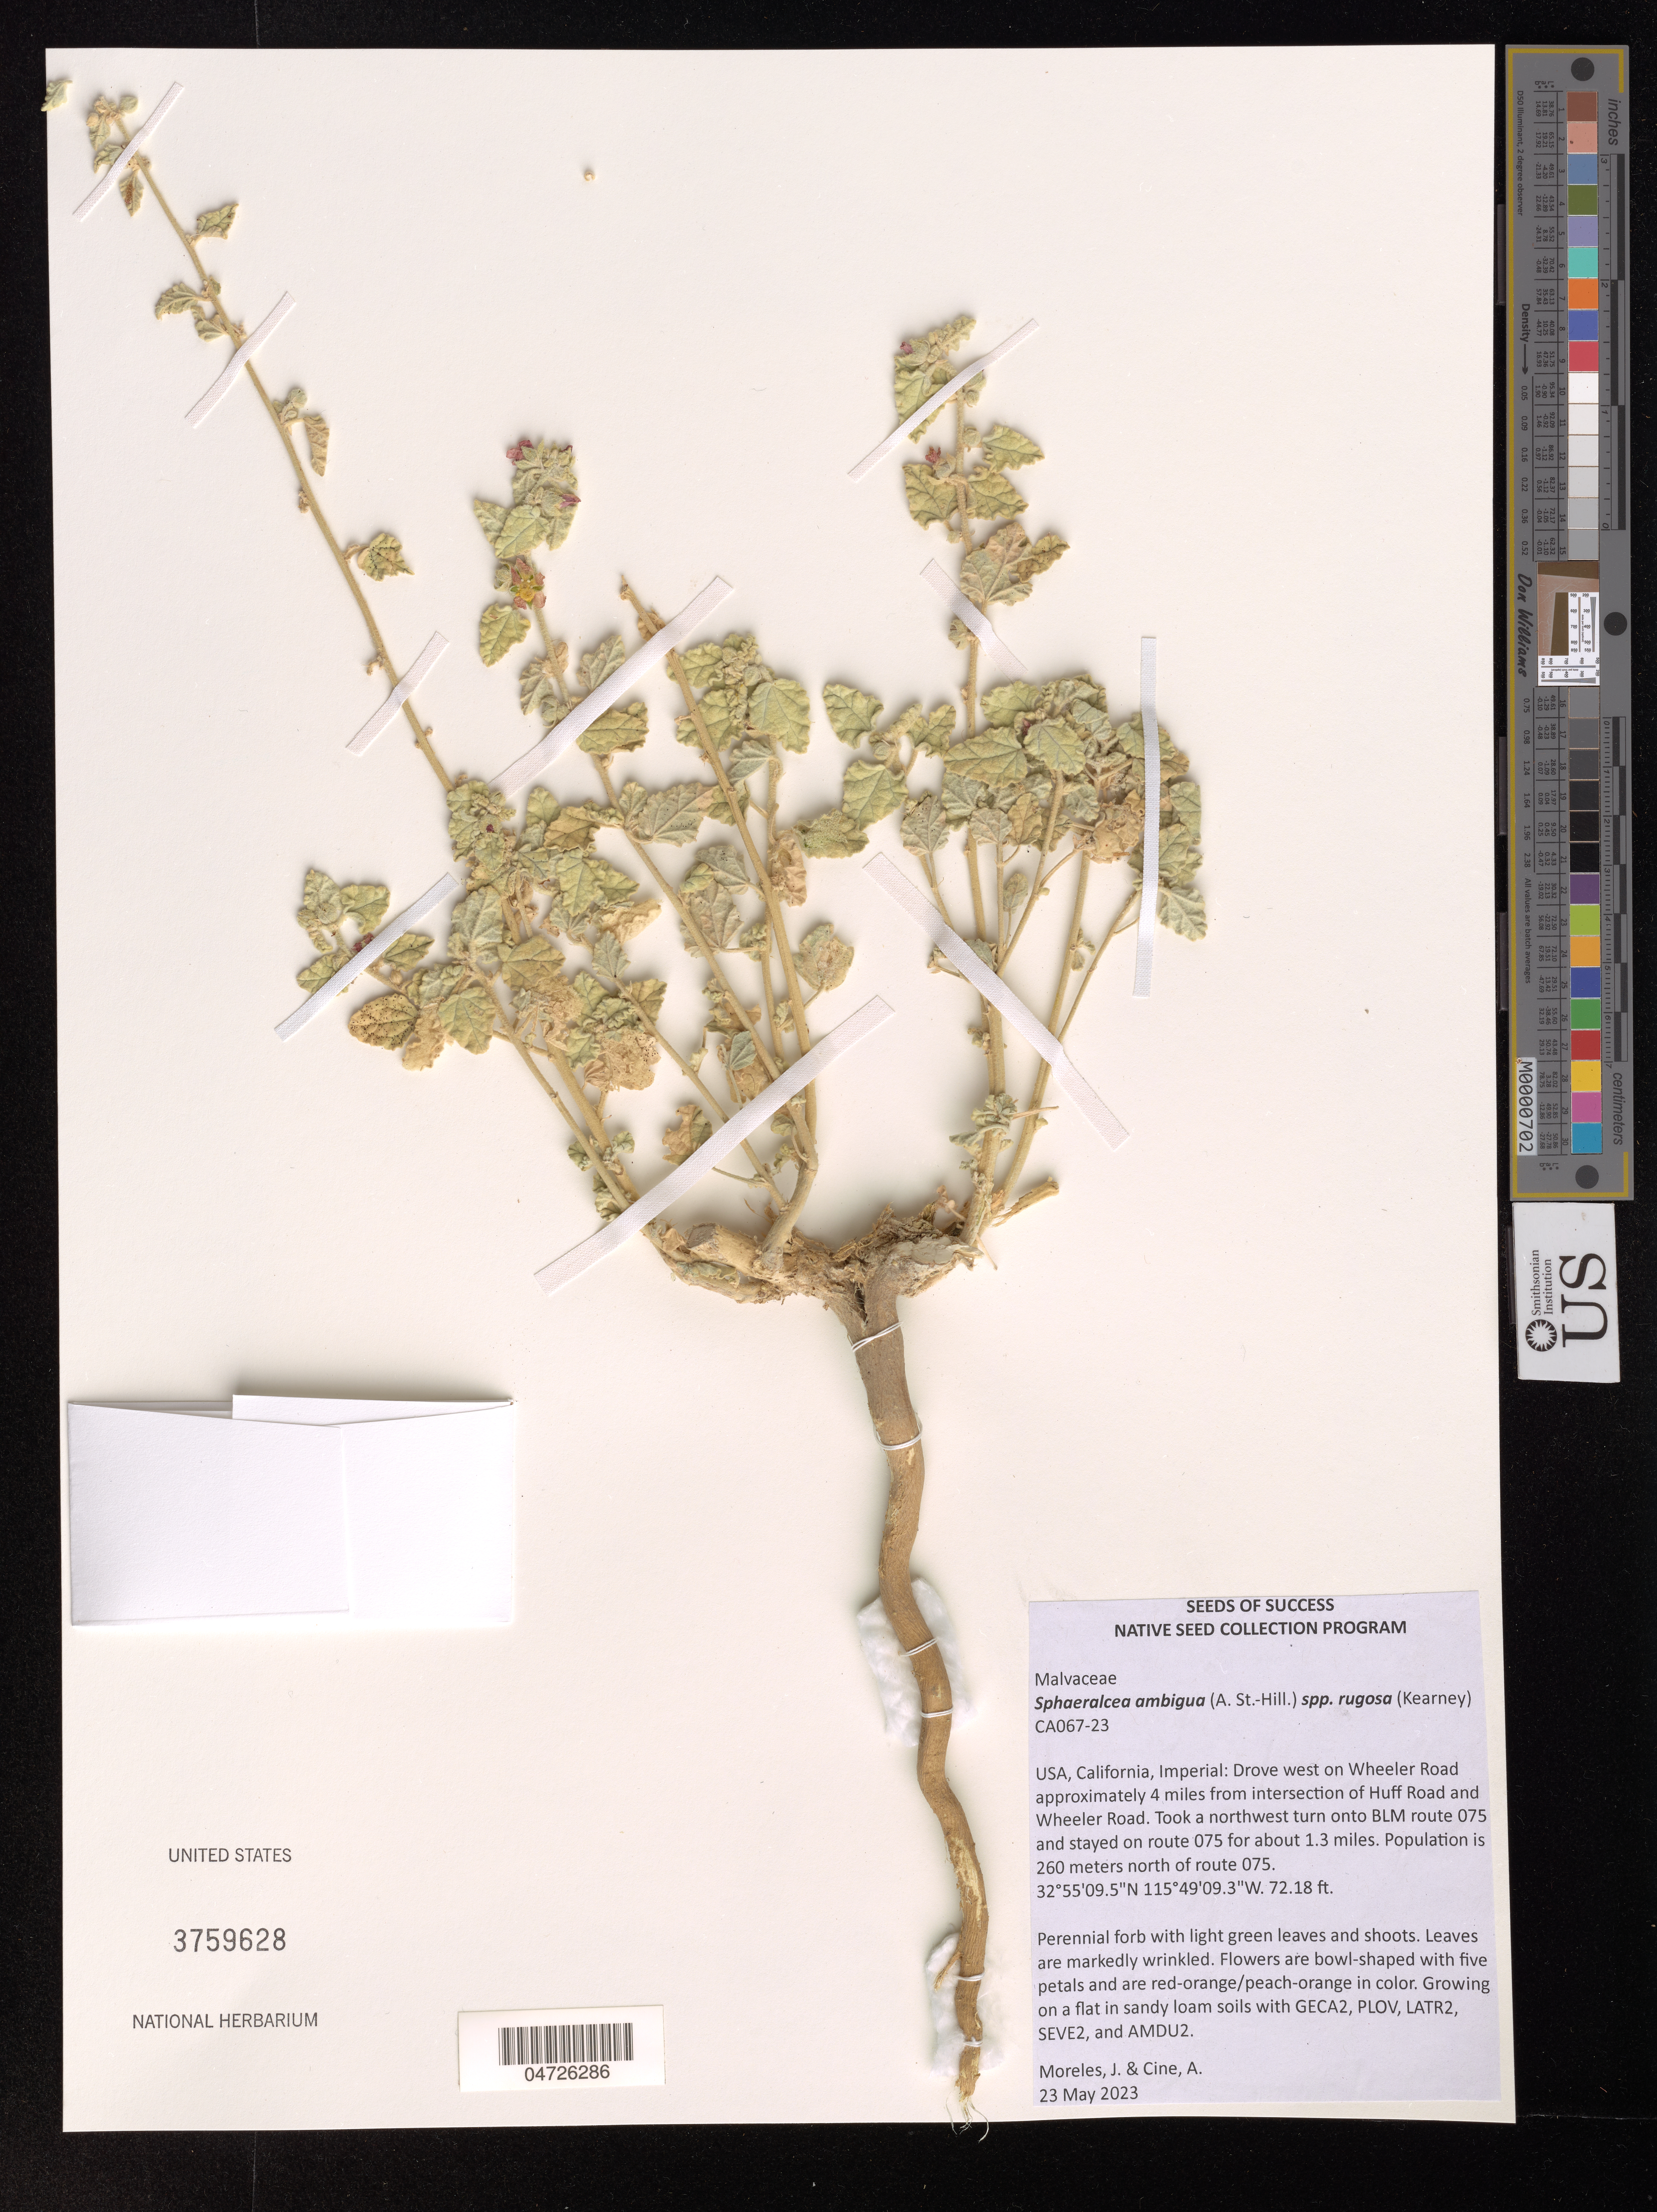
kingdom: Plantae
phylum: Tracheophyta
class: Magnoliopsida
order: Malvales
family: Malvaceae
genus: Sphaeralcea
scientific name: Sphaeralcea ambigua subsp. rugosa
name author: Kearney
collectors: J. Moreles & A. Cine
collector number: CA067-23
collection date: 2023-05-23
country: United States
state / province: California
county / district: Imperial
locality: Imperial: Drove west on Wheeler Road approximately 4 miles from intersection of Huff Road and Wheeler Road. Took a northwest turn onto BLM route 075 and stayed on route 075 for about 1.3 miles. Population is 260 meters north of route 075.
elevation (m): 22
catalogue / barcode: US 3759628